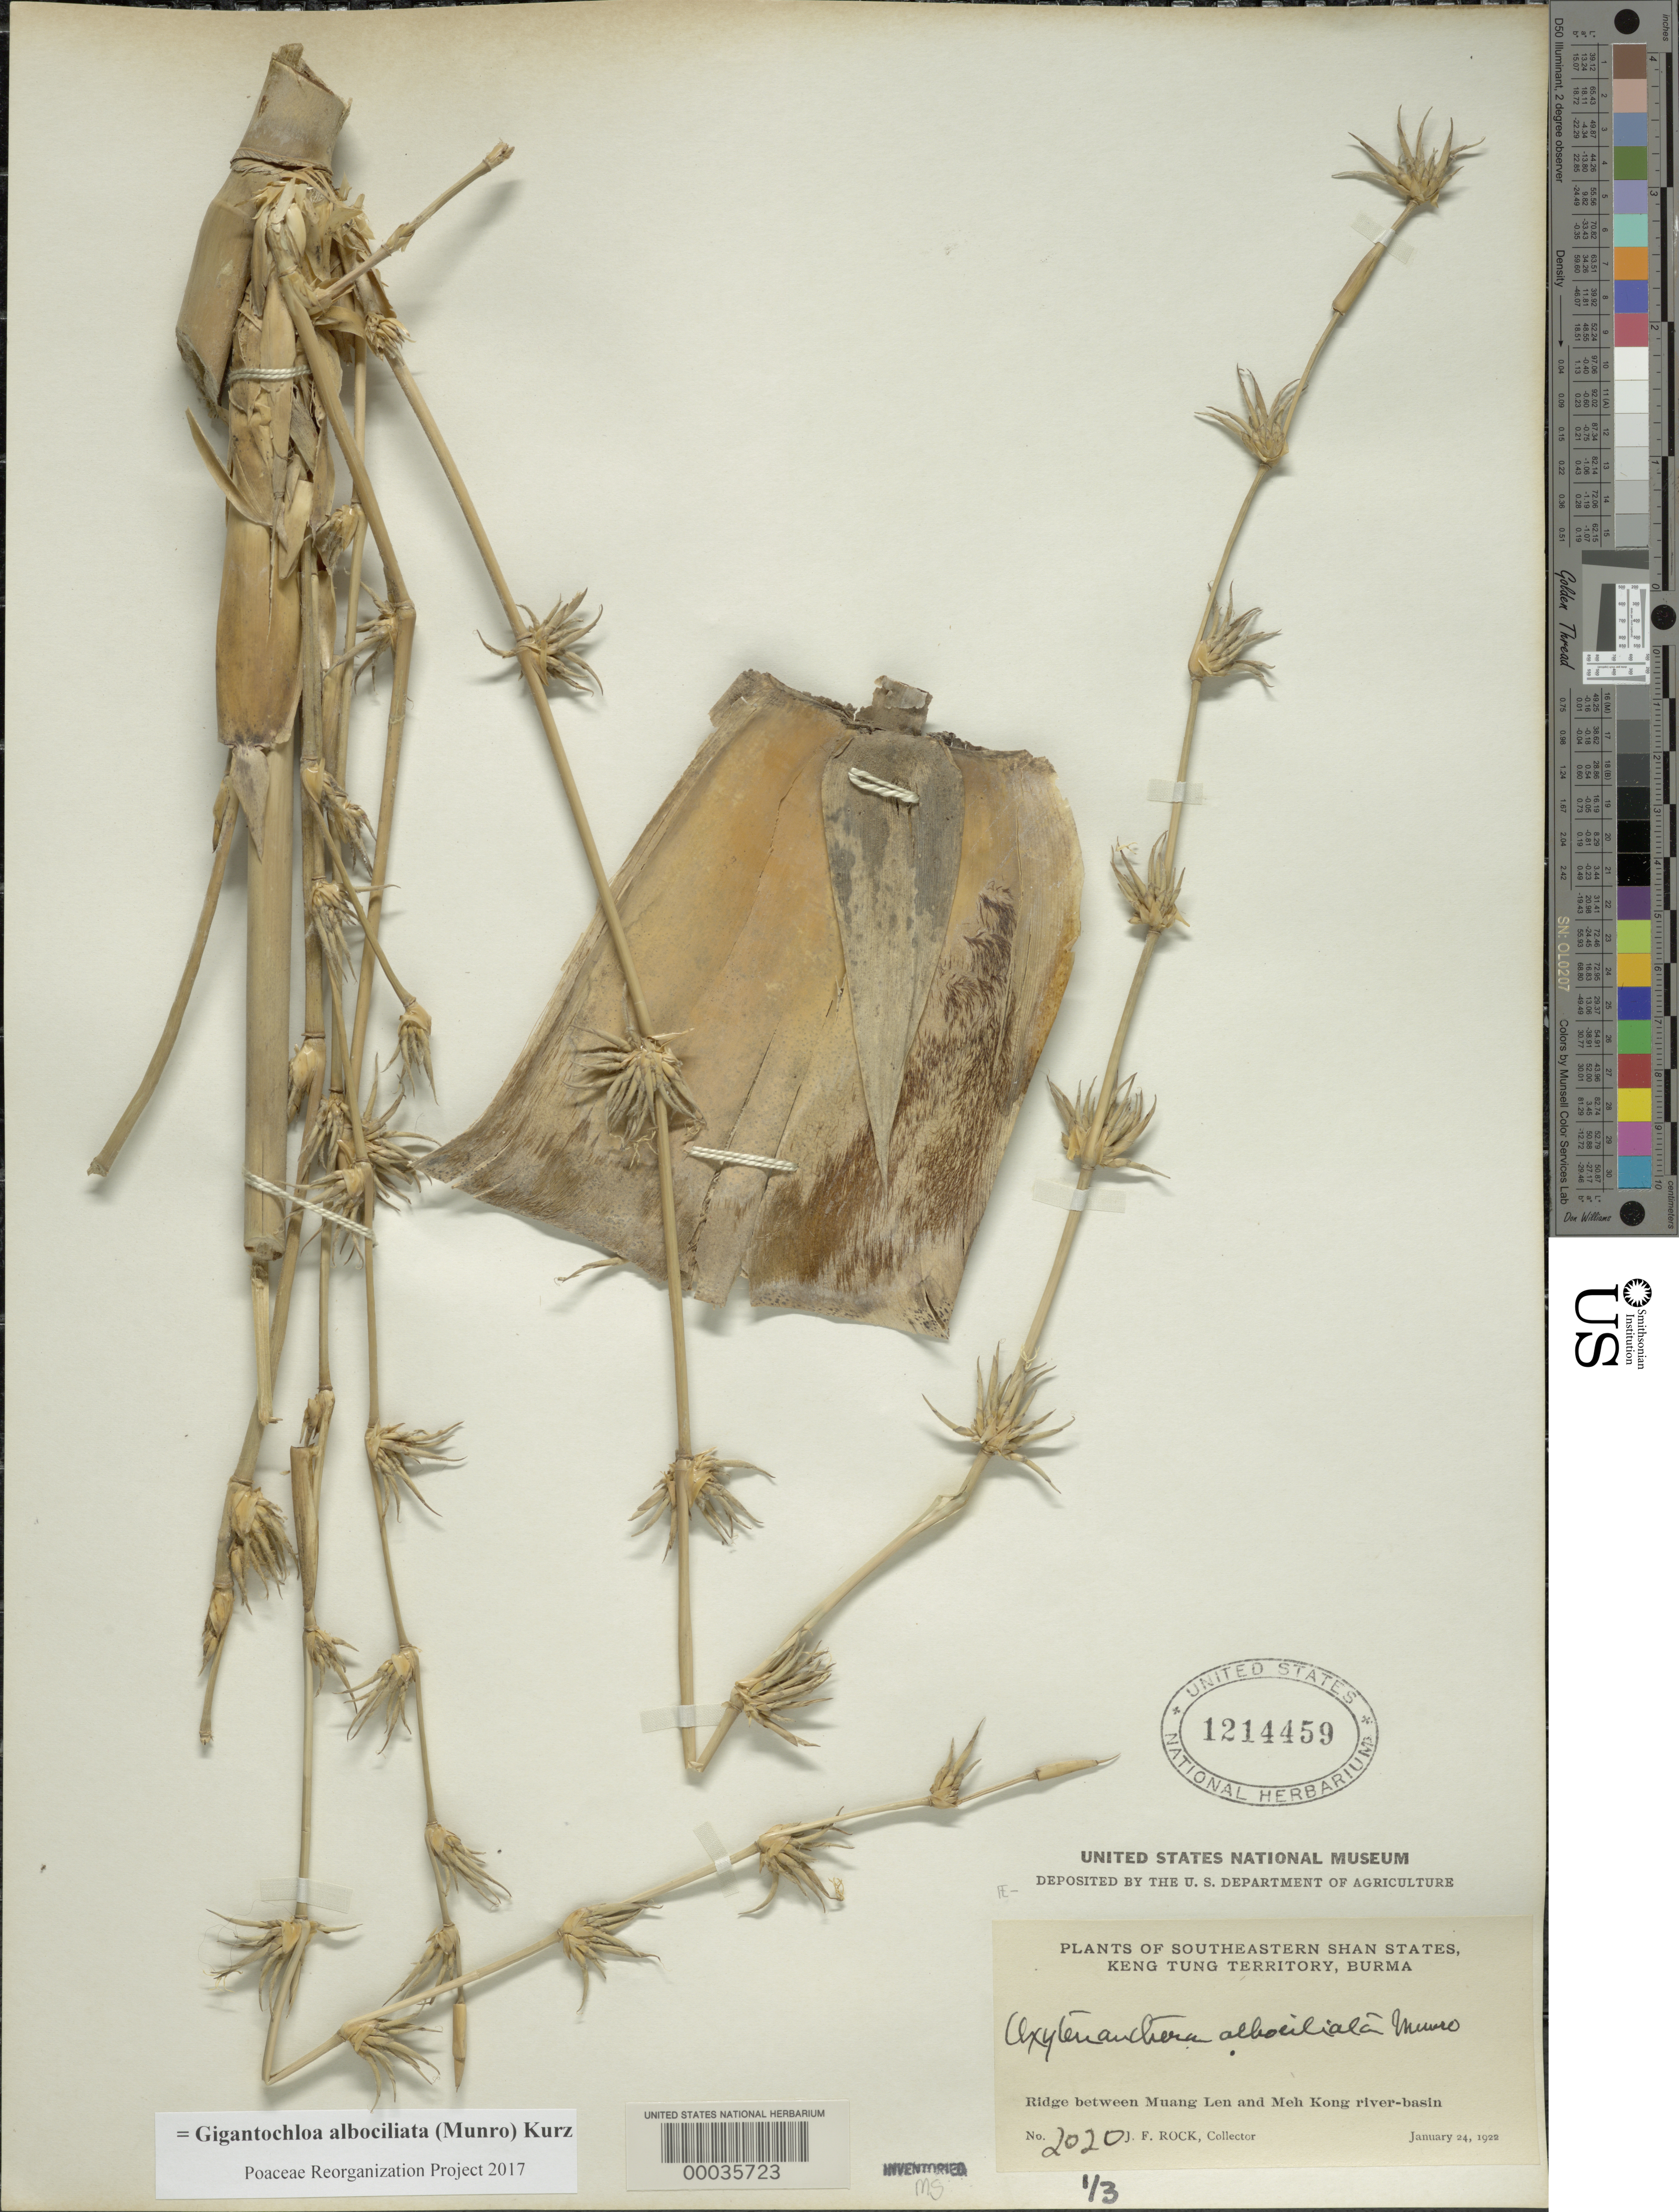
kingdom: Plantae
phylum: Tracheophyta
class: Liliopsida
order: Poales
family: Poaceae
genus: Gigantochloa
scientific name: Gigantochloa albociliata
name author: (Munro) Kurz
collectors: J. F. Rock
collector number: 2020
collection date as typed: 24 Jan 1922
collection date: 1922-01-24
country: Myanmar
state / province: Shan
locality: Keng Tung, Muang Len, Men Kong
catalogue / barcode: US 1214459